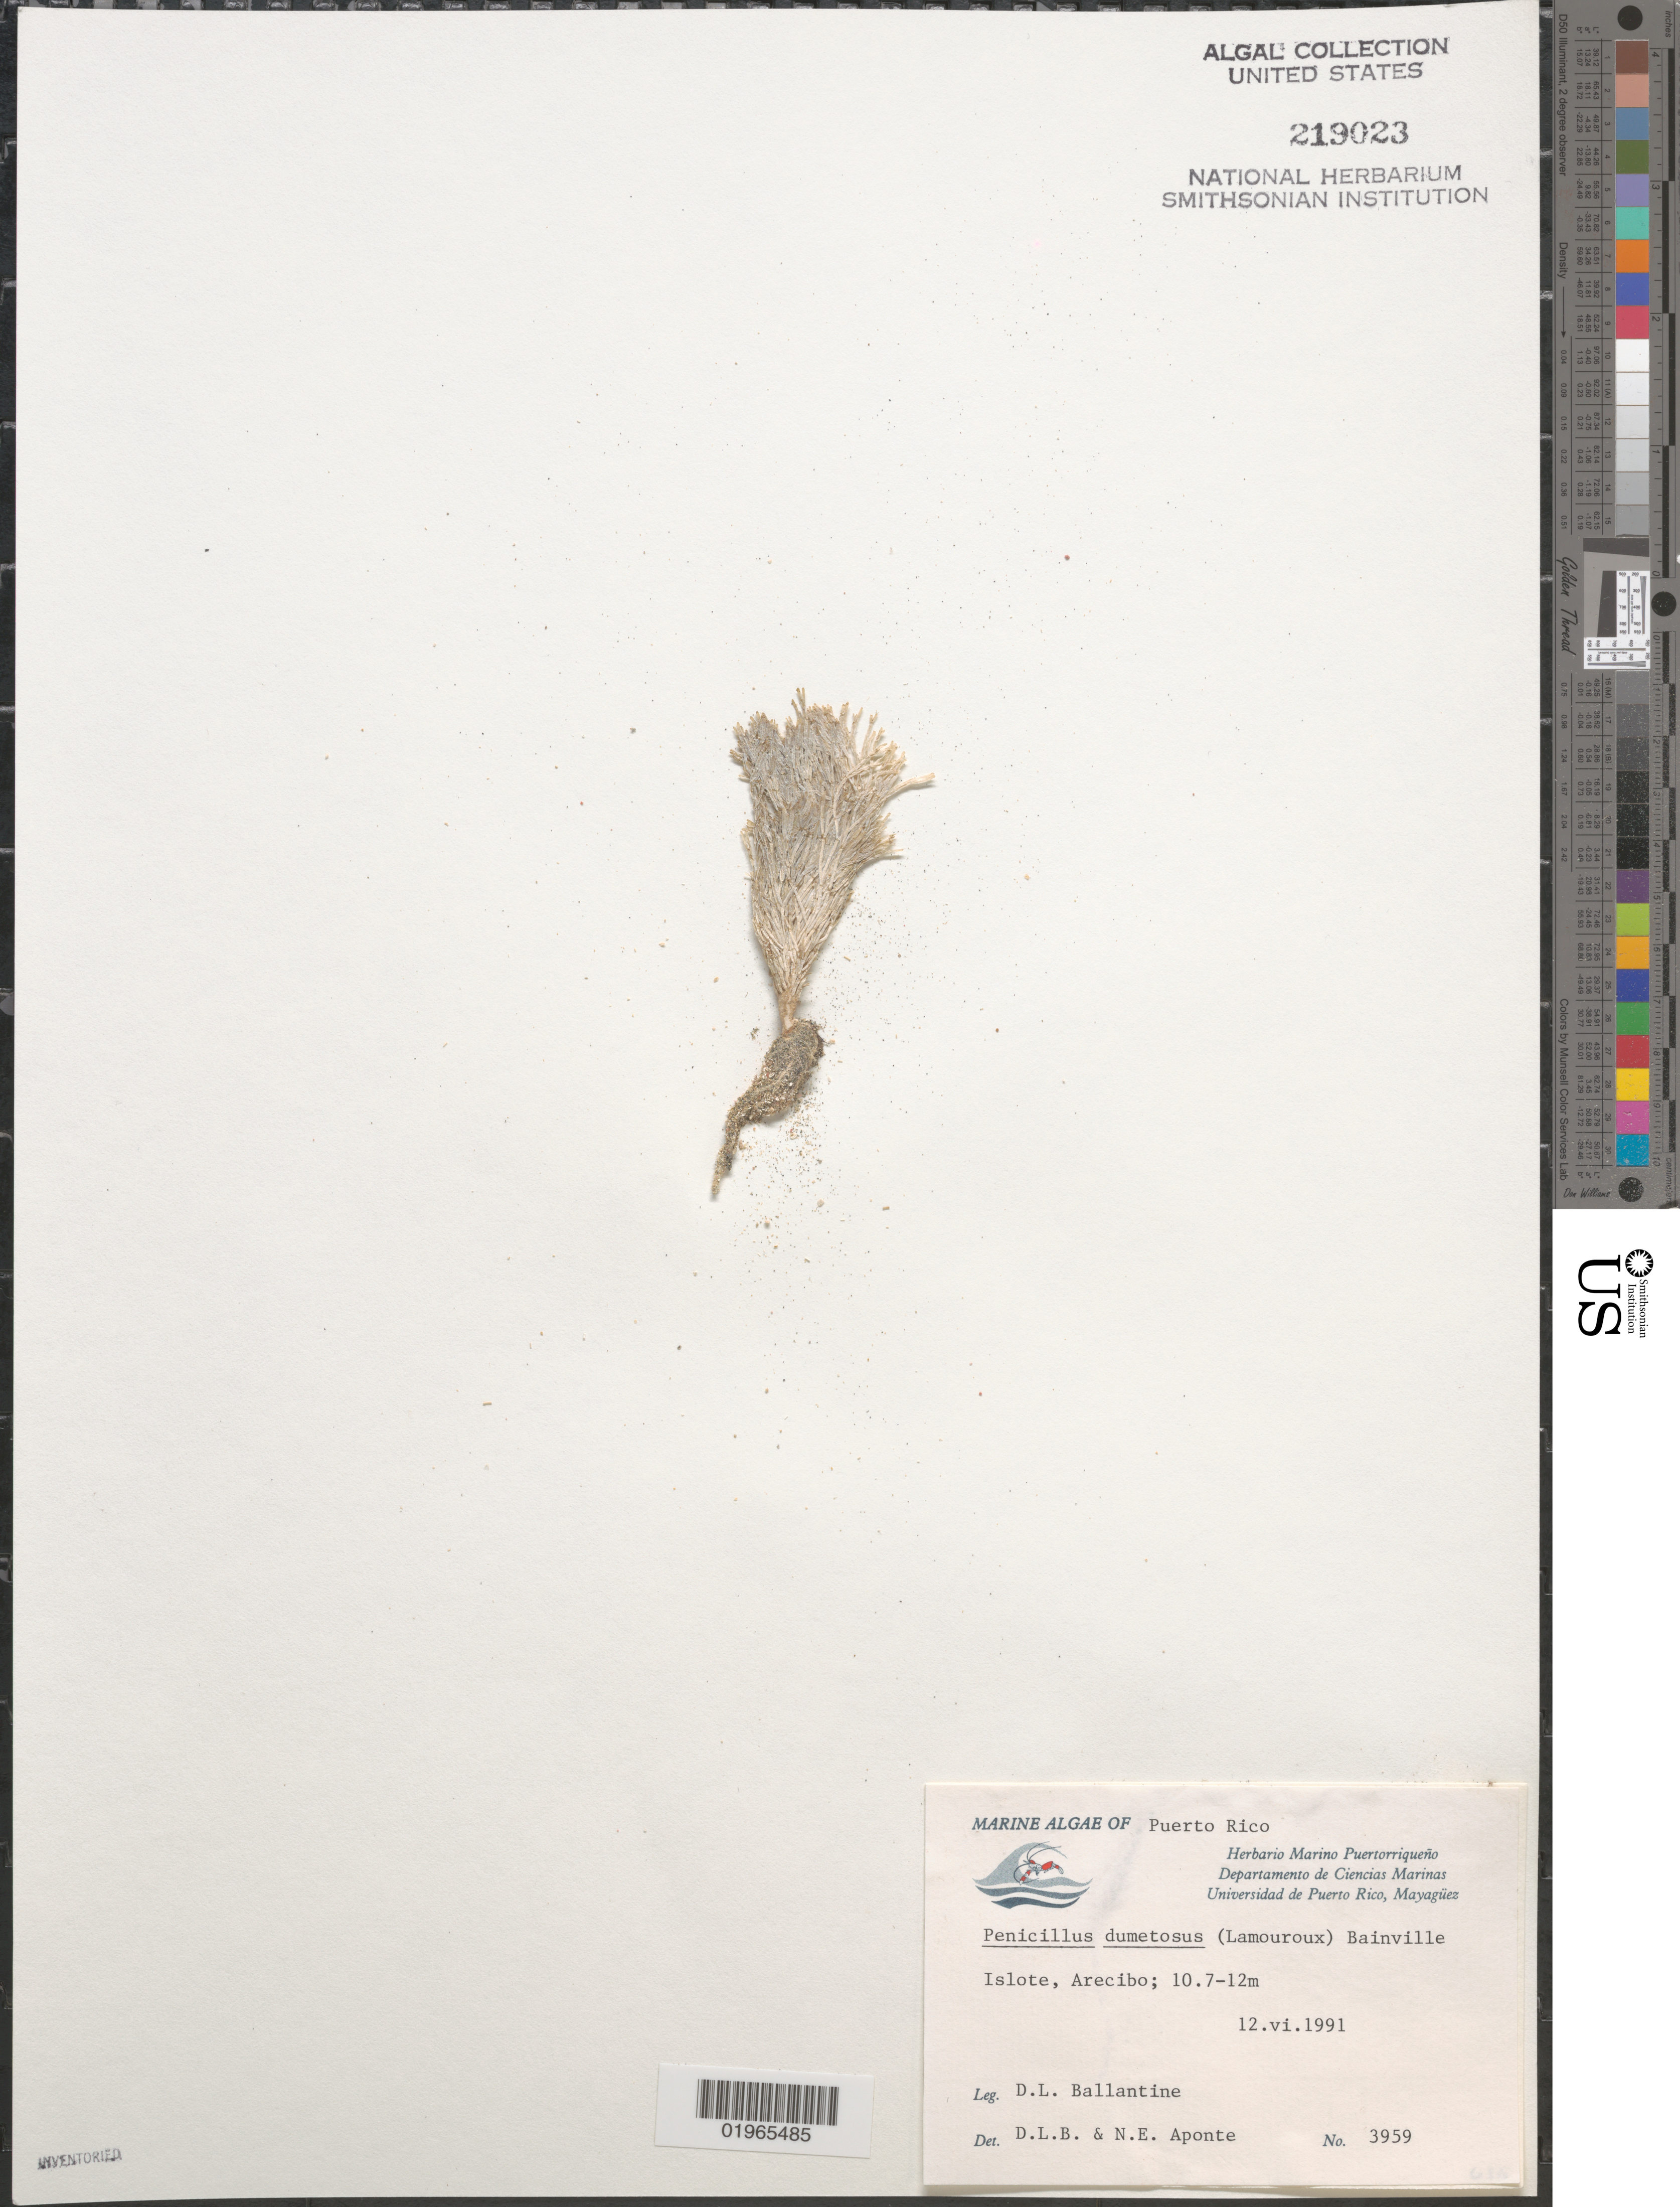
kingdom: Plantae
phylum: Chlorophyta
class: Ulvophyceae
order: Bryopsidales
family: Udoteaceae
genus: Penicillus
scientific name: Penicillus dumetosus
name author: (J.V.Lamouroux) Blainville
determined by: Ballantine, D. L.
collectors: D.L. Ballantine & N. E. Aponte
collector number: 3959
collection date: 1991-06-12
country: Puerto Rico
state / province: Arecibo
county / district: Islote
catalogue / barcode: US 219023